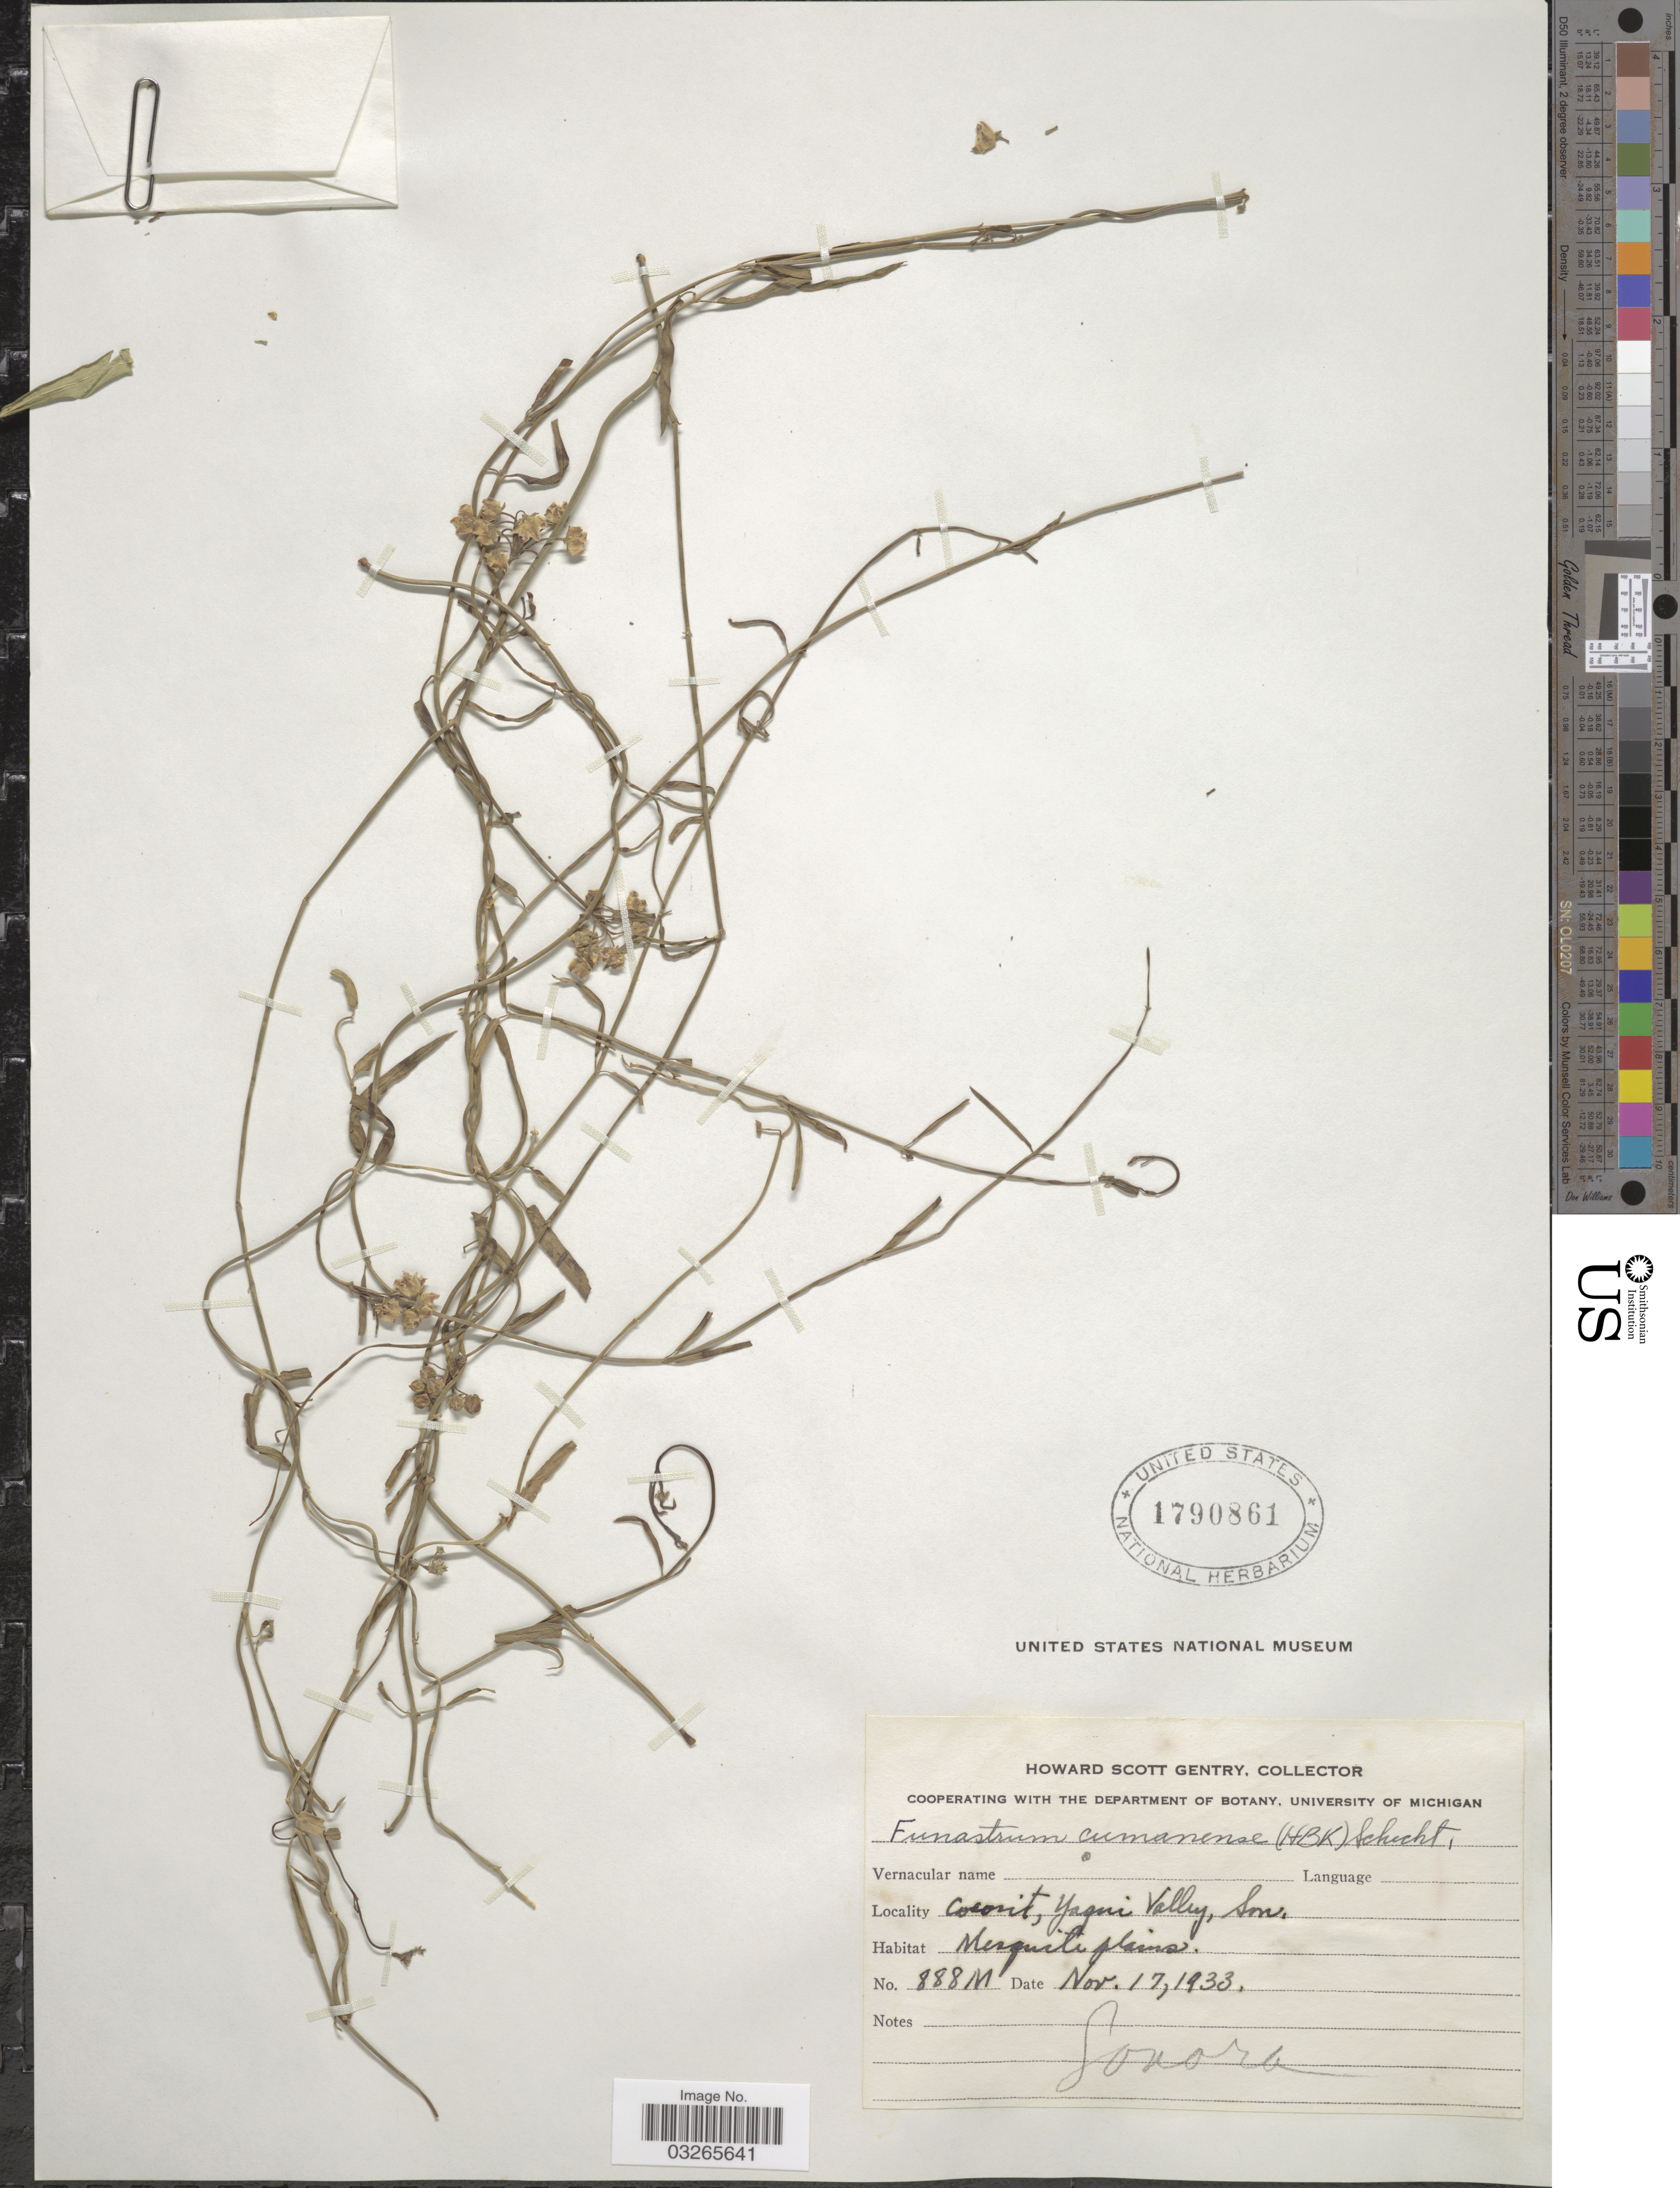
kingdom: Plantae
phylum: Tracheophyta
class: Magnoliopsida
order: Gentianales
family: Apocynaceae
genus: Sarcostemma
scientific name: Sarcostemma sp.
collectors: H. S. Gentry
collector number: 888M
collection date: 1933-11-17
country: Mexico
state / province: Sonora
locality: Cocorit, Yaqui Valley, Son., Mesquite plains.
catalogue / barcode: US 1790861